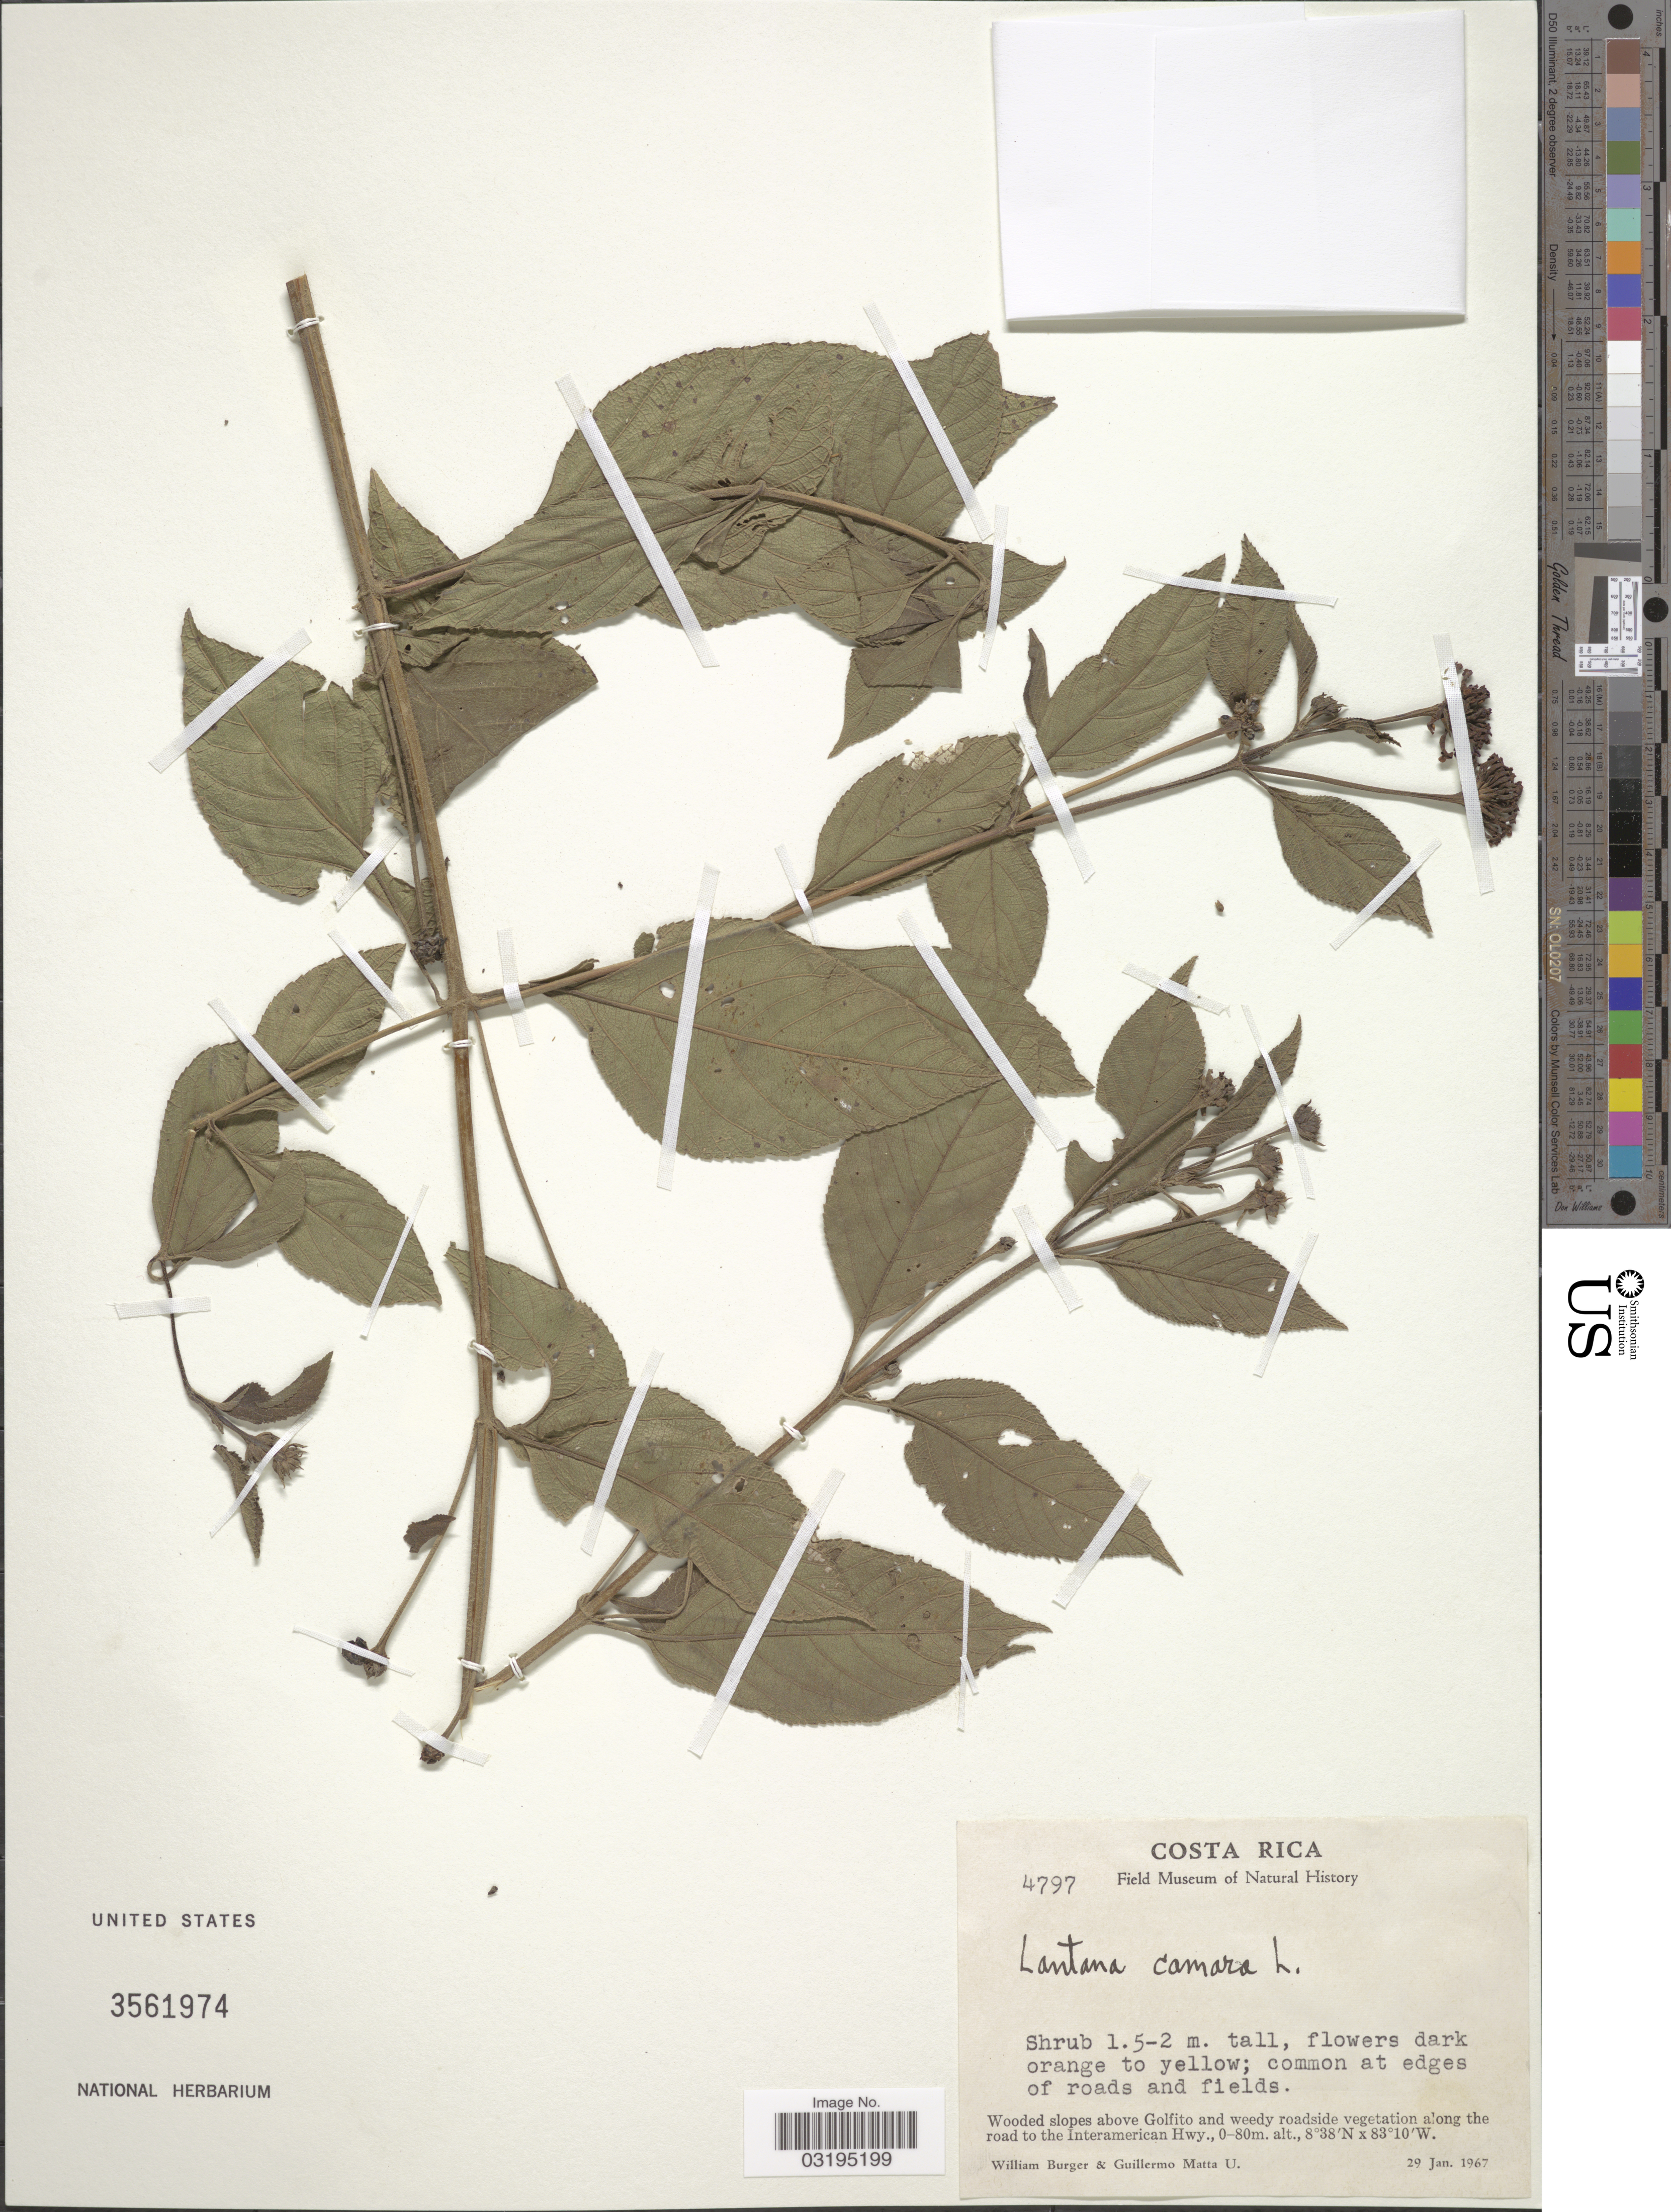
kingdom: Plantae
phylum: Tracheophyta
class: Magnoliopsida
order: Lamiales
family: Verbenaceae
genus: Lantana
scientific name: Lantana camara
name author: L.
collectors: W. Burger & G. Matta U.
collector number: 4797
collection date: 1967-01-29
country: Costa Rica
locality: Wooded slopes above Golfito and weedy roadside vegetation along the road to the Interamerican Hwy.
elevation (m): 0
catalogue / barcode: US 3561974